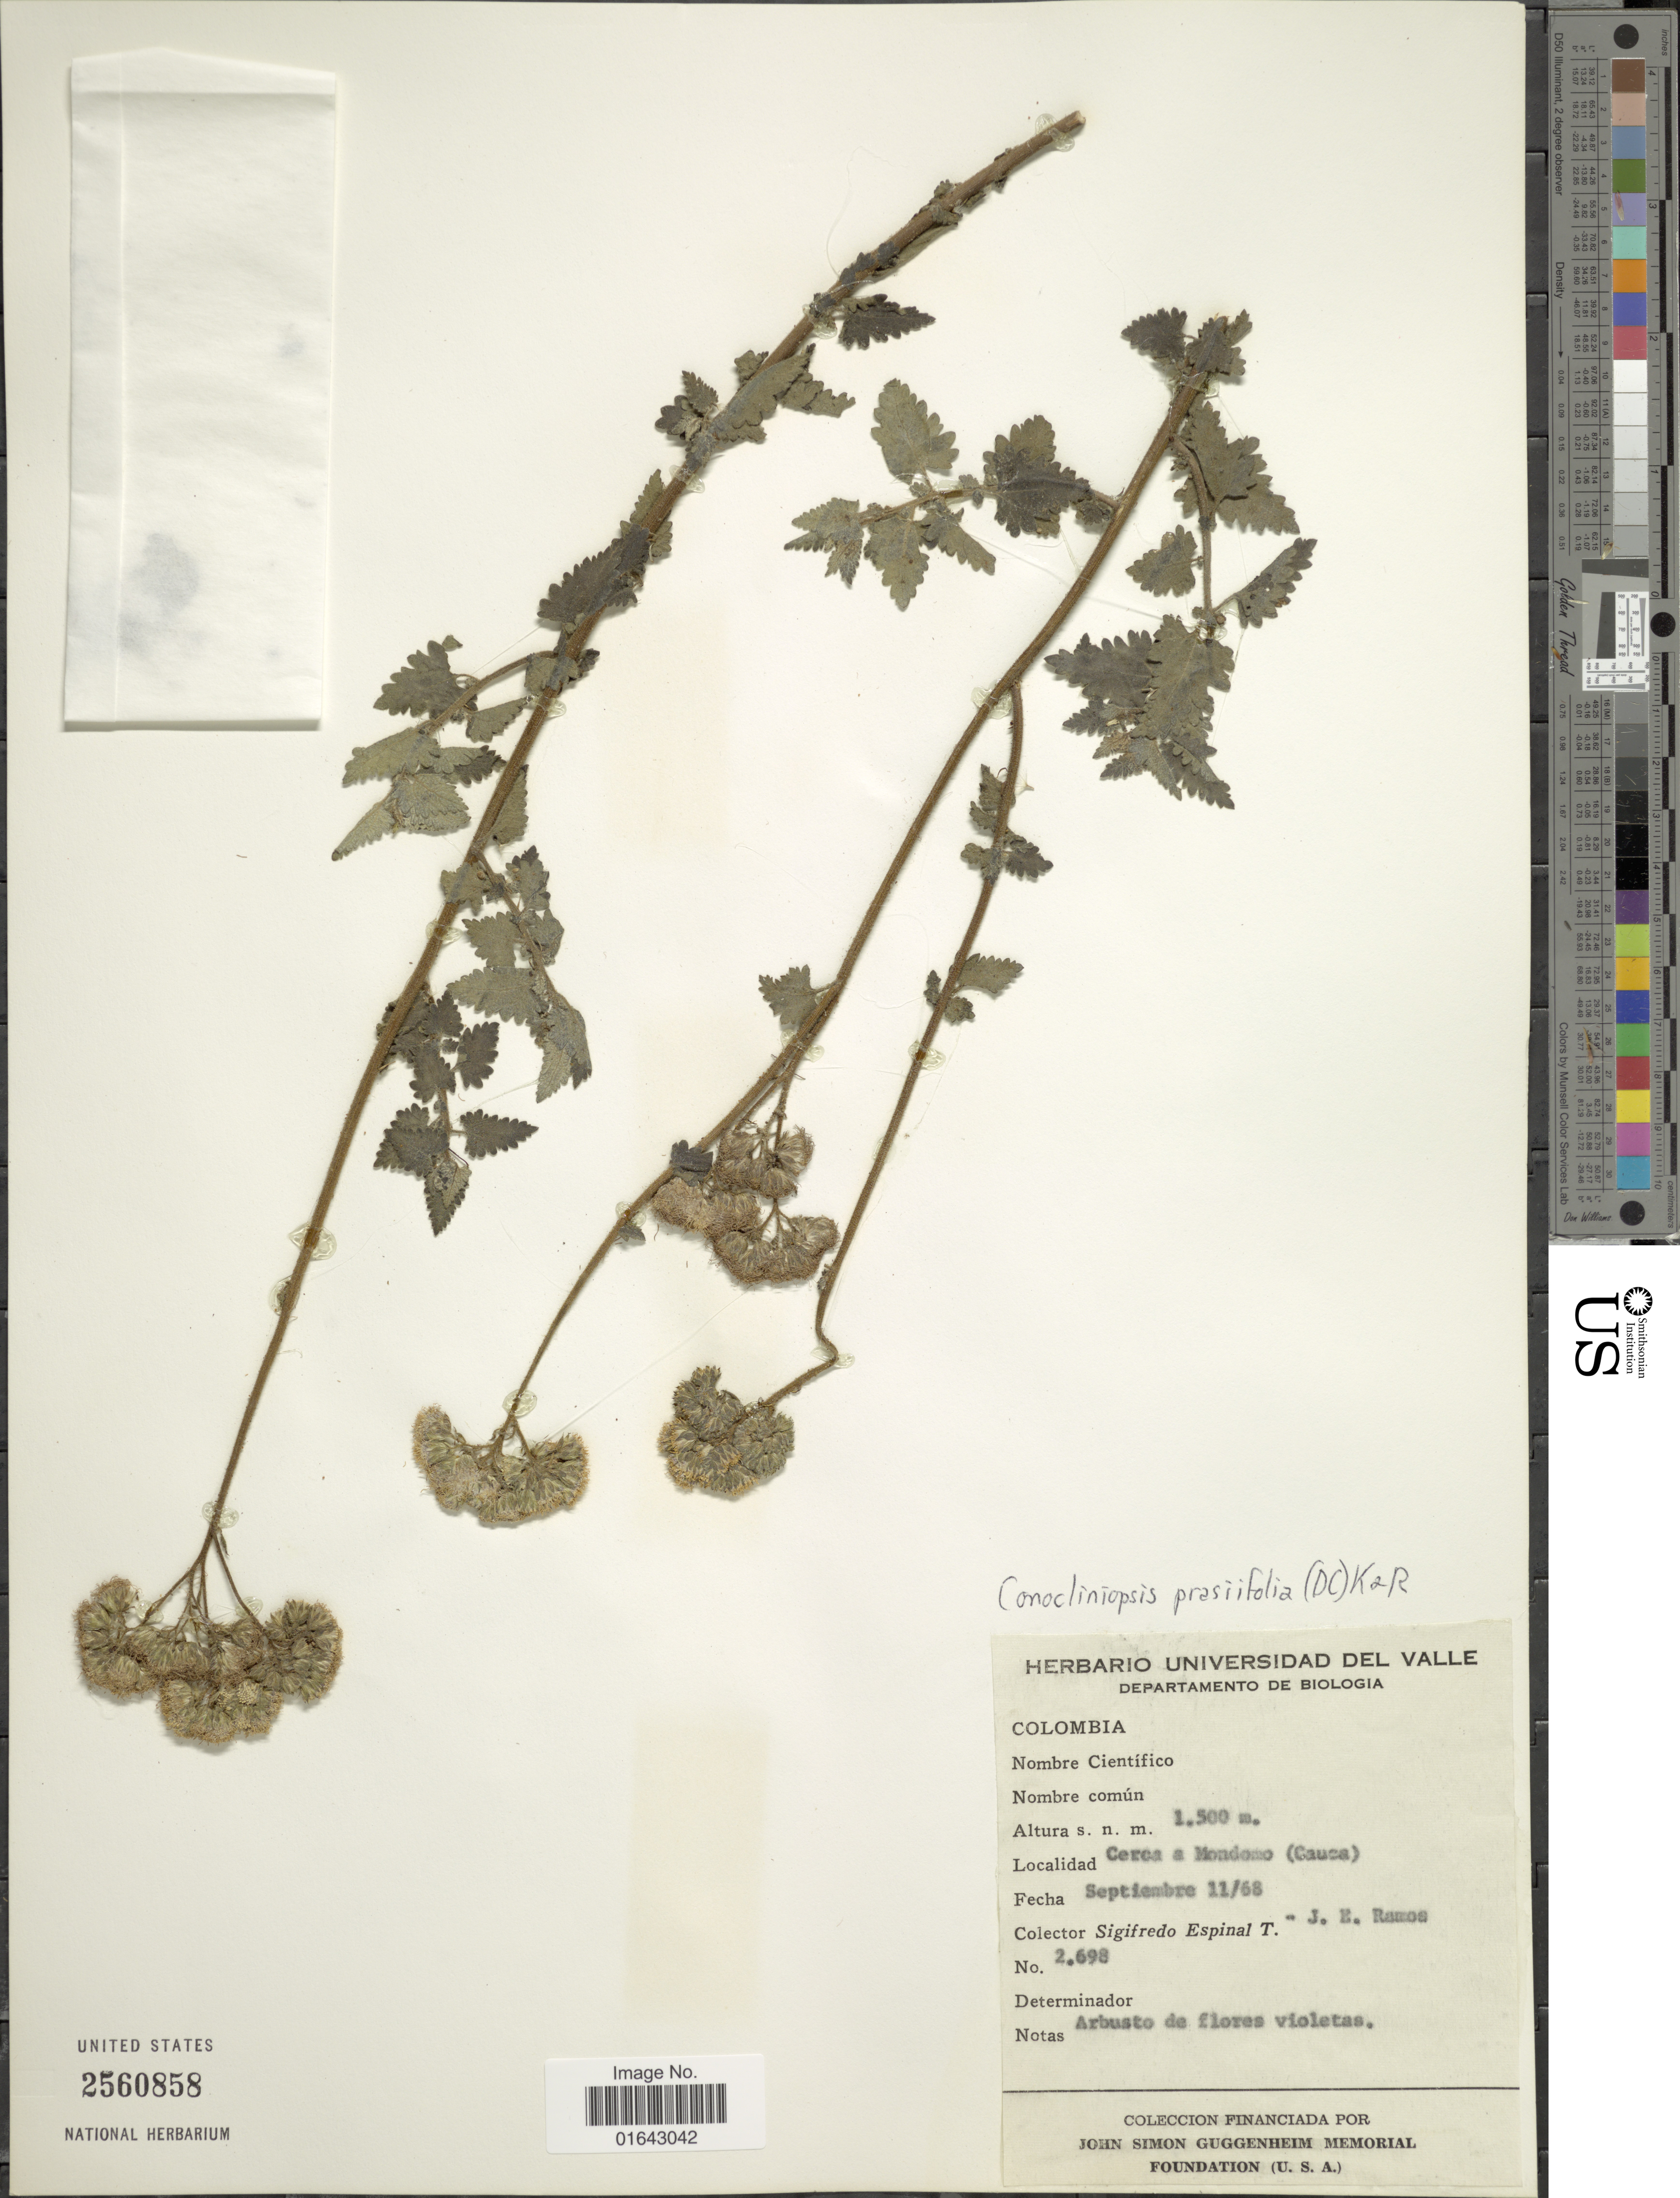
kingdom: Plantae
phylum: Tracheophyta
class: Magnoliopsida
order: Asterales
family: Asteraceae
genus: Conocliniopsis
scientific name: Conocliniopsis prasiifolia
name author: (DC.) R.M. King & H. Rob.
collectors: L. S. Espinal & J. E. Ramos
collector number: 2698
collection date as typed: Transcribed d/m/y: 11/9/68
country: Colombia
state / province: Cauca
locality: Cerca a Mondomo (Cauca)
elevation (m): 1500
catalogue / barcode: US 2560858